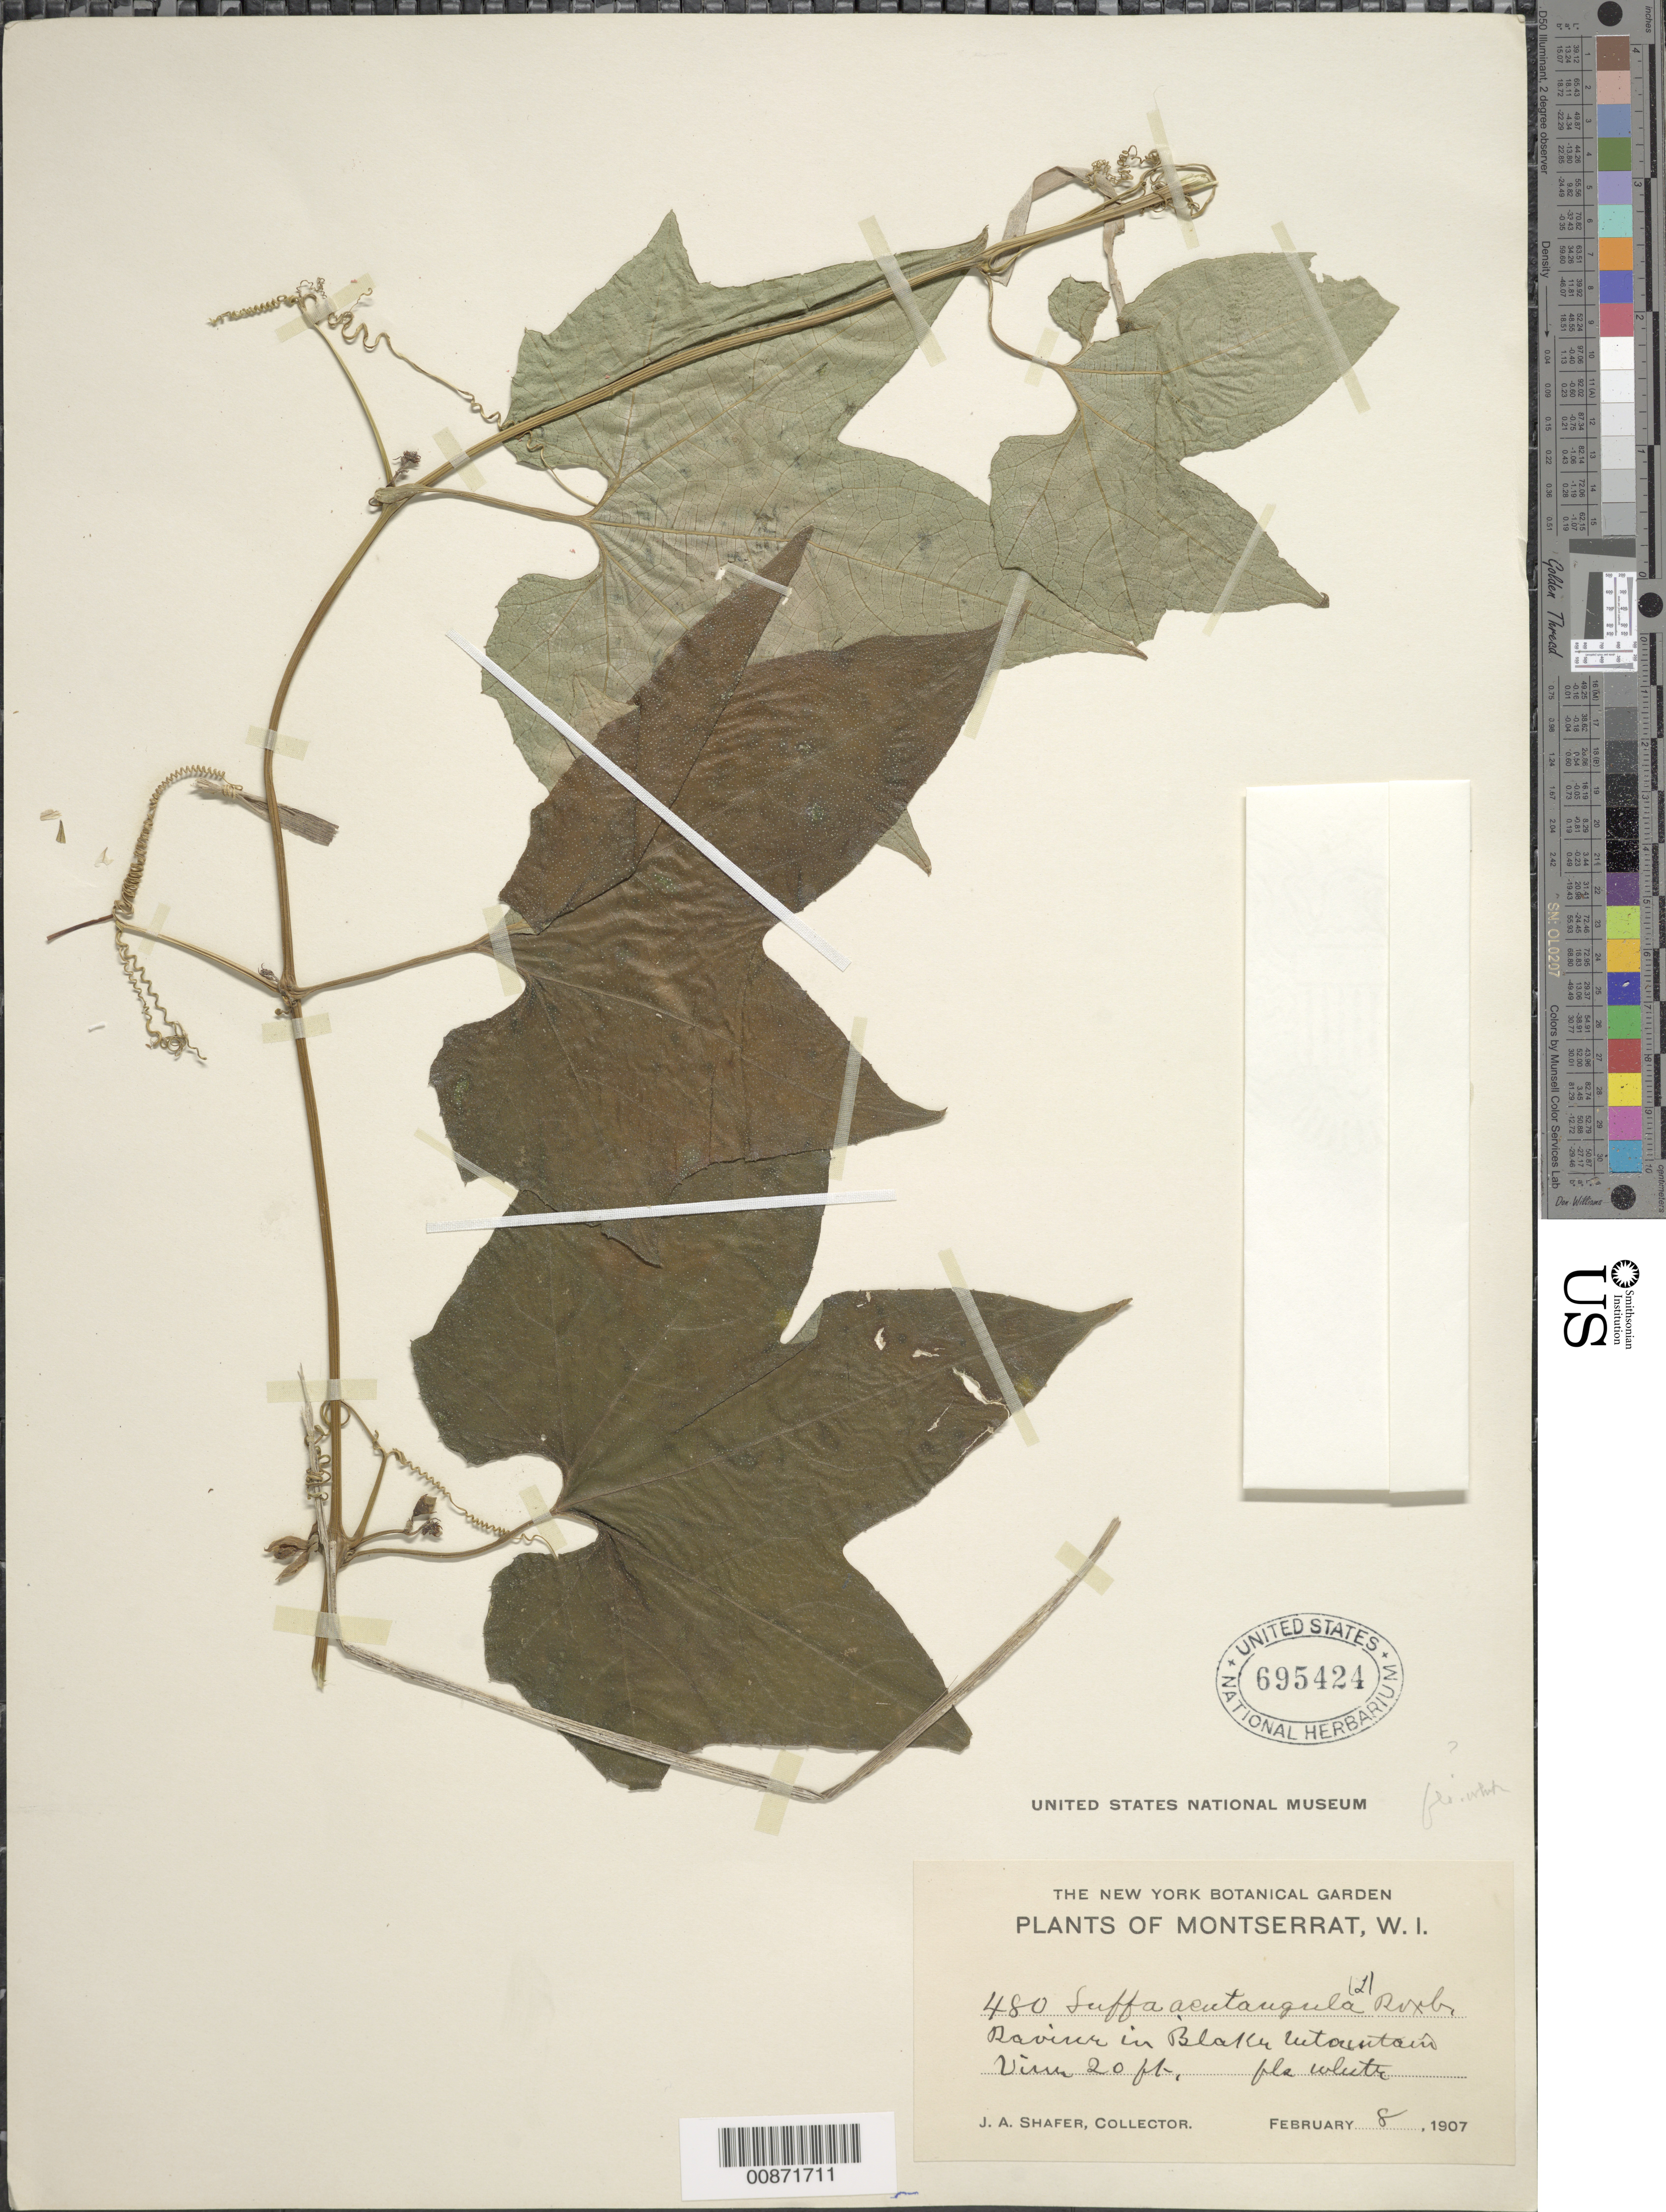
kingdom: Plantae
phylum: Tracheophyta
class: Magnoliopsida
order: Cucurbitales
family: Cucurbitaceae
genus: Luffa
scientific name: Luffa acutangula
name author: (L.) Roxb.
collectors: J. A. Shafer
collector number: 480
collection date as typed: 08 Feb 1907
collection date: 1907-02-08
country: Montserrat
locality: Blake Mountain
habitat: Ravine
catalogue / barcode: US 695424